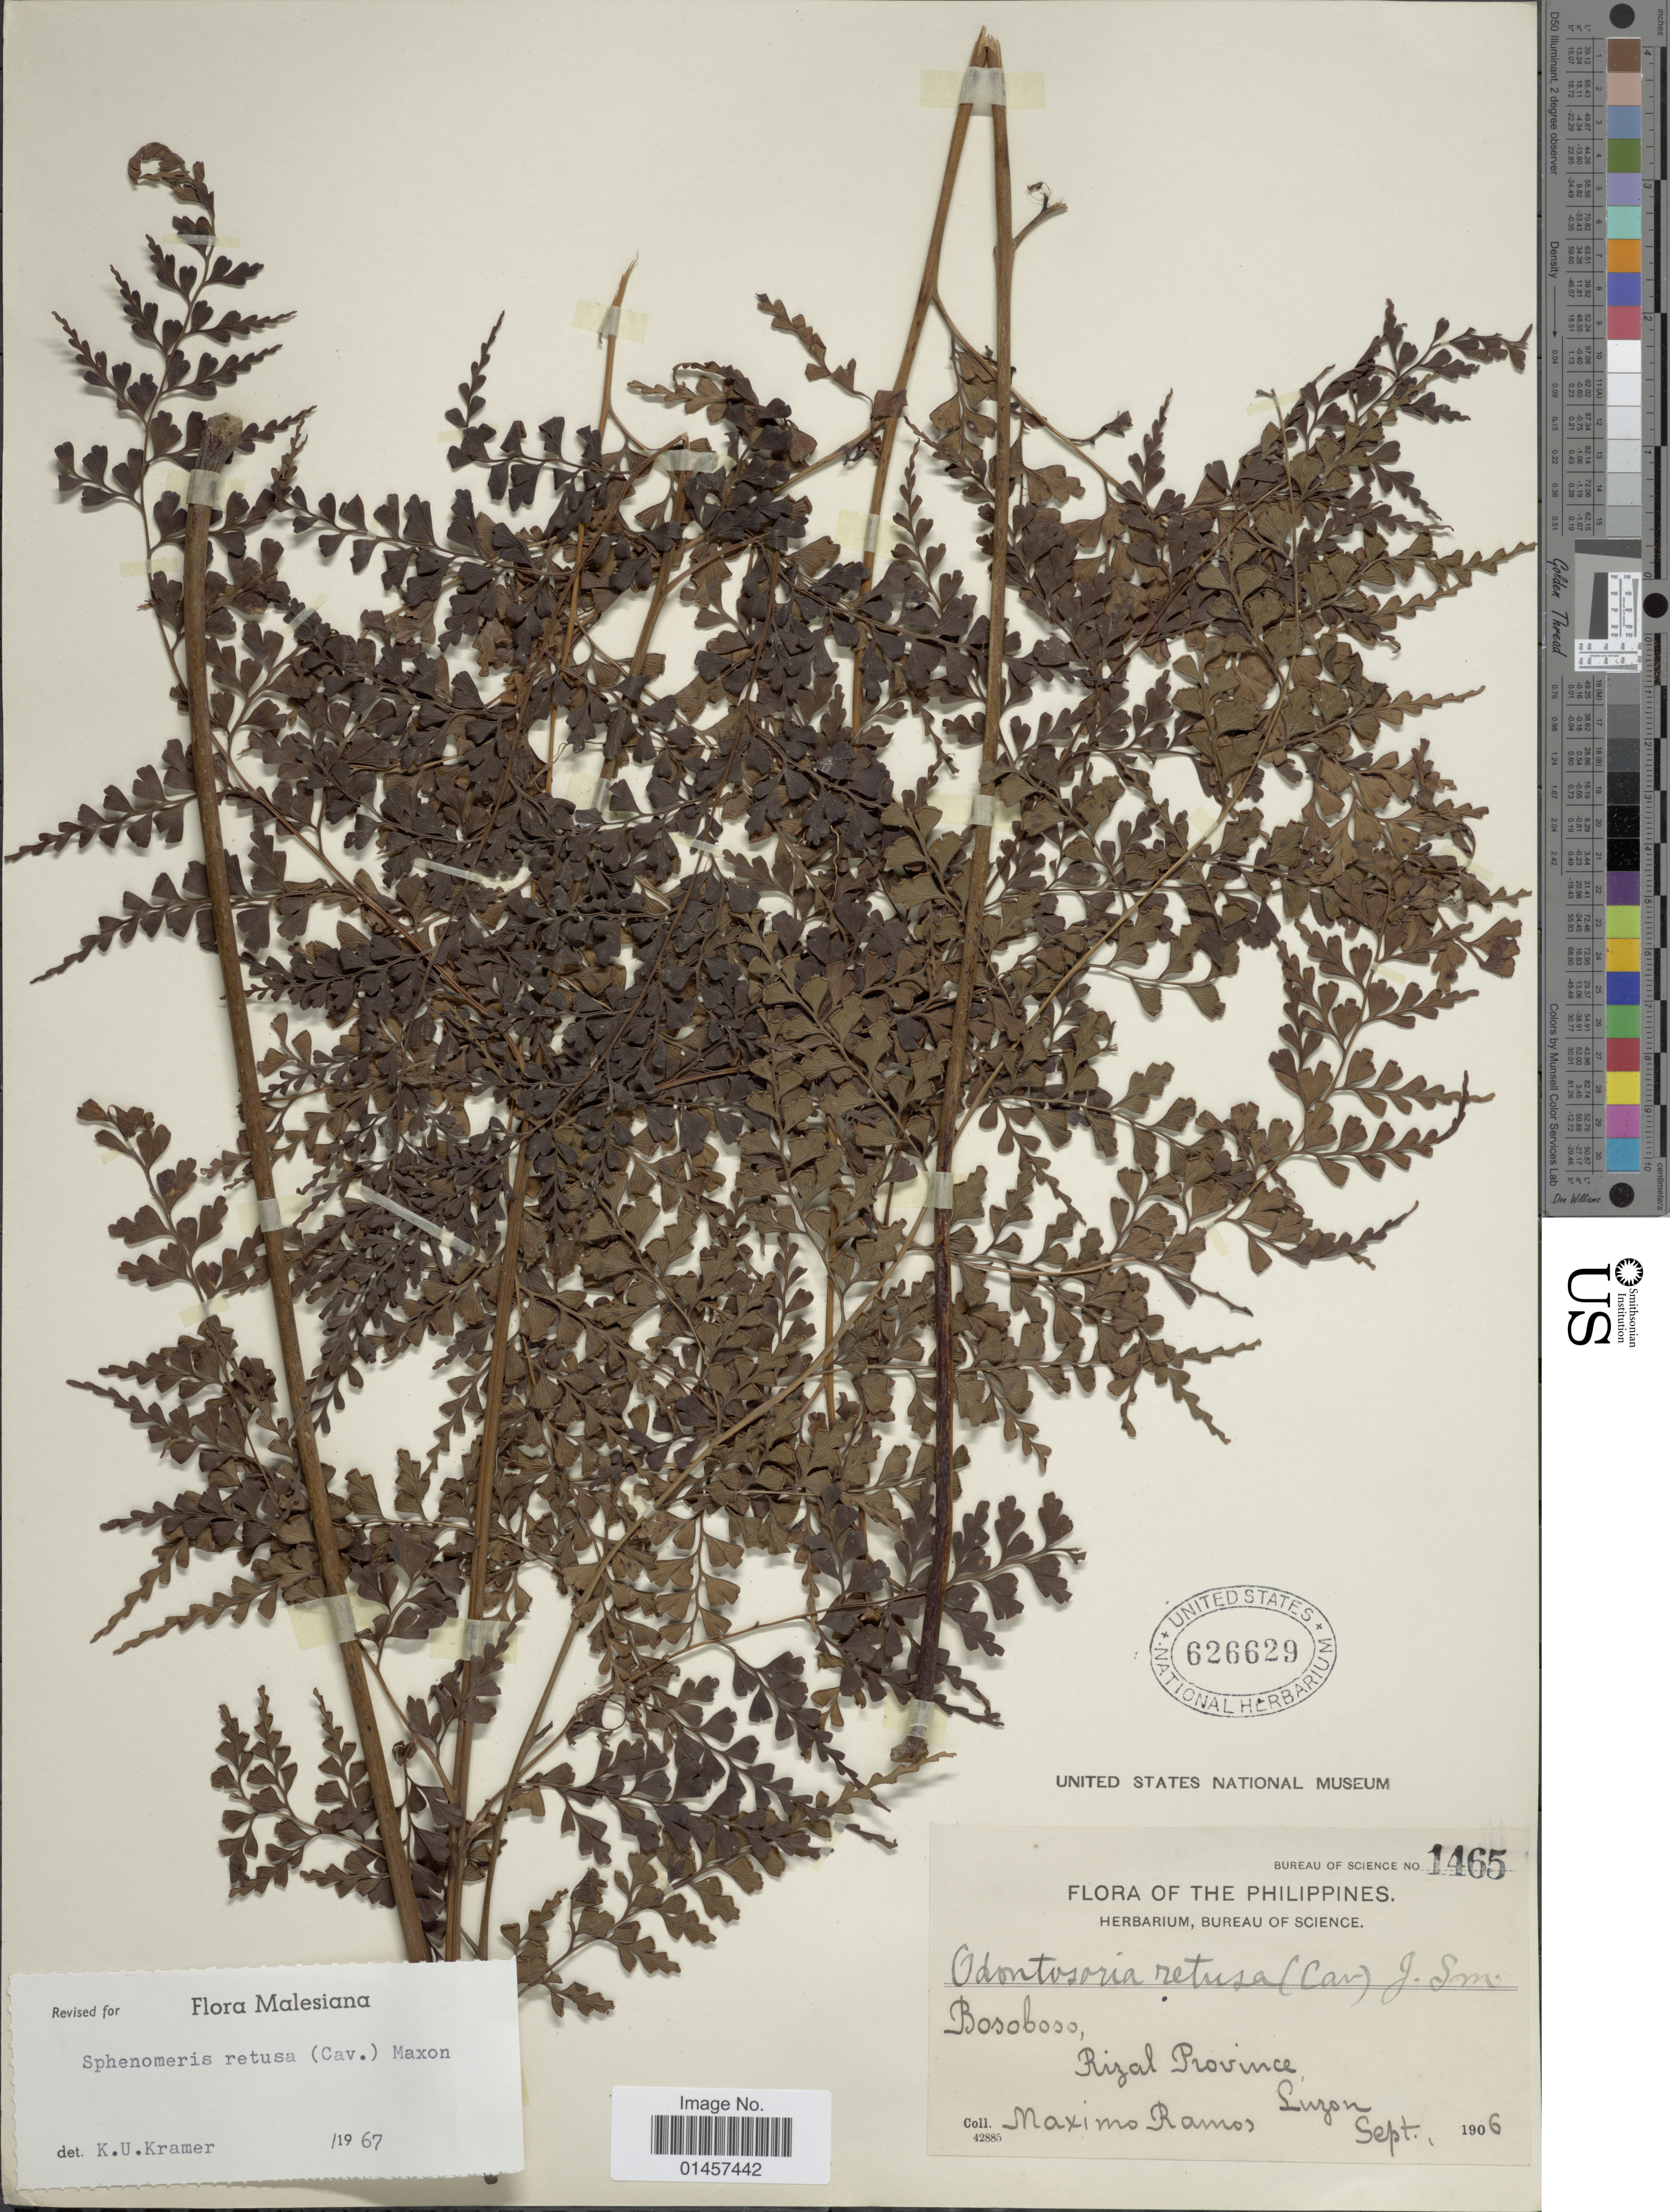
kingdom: Plantae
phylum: Tracheophyta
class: Polypodiopsida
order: Polypodiales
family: Lindsaeaceae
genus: Sphenomeris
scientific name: Sphenomeris retusa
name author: (Cav.) Maxim.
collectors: M. Ramos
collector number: Bureau of Science 1465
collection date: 1906-09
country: Philippines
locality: Bosoboso, Rizal Province, Luzon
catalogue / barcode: US 626629